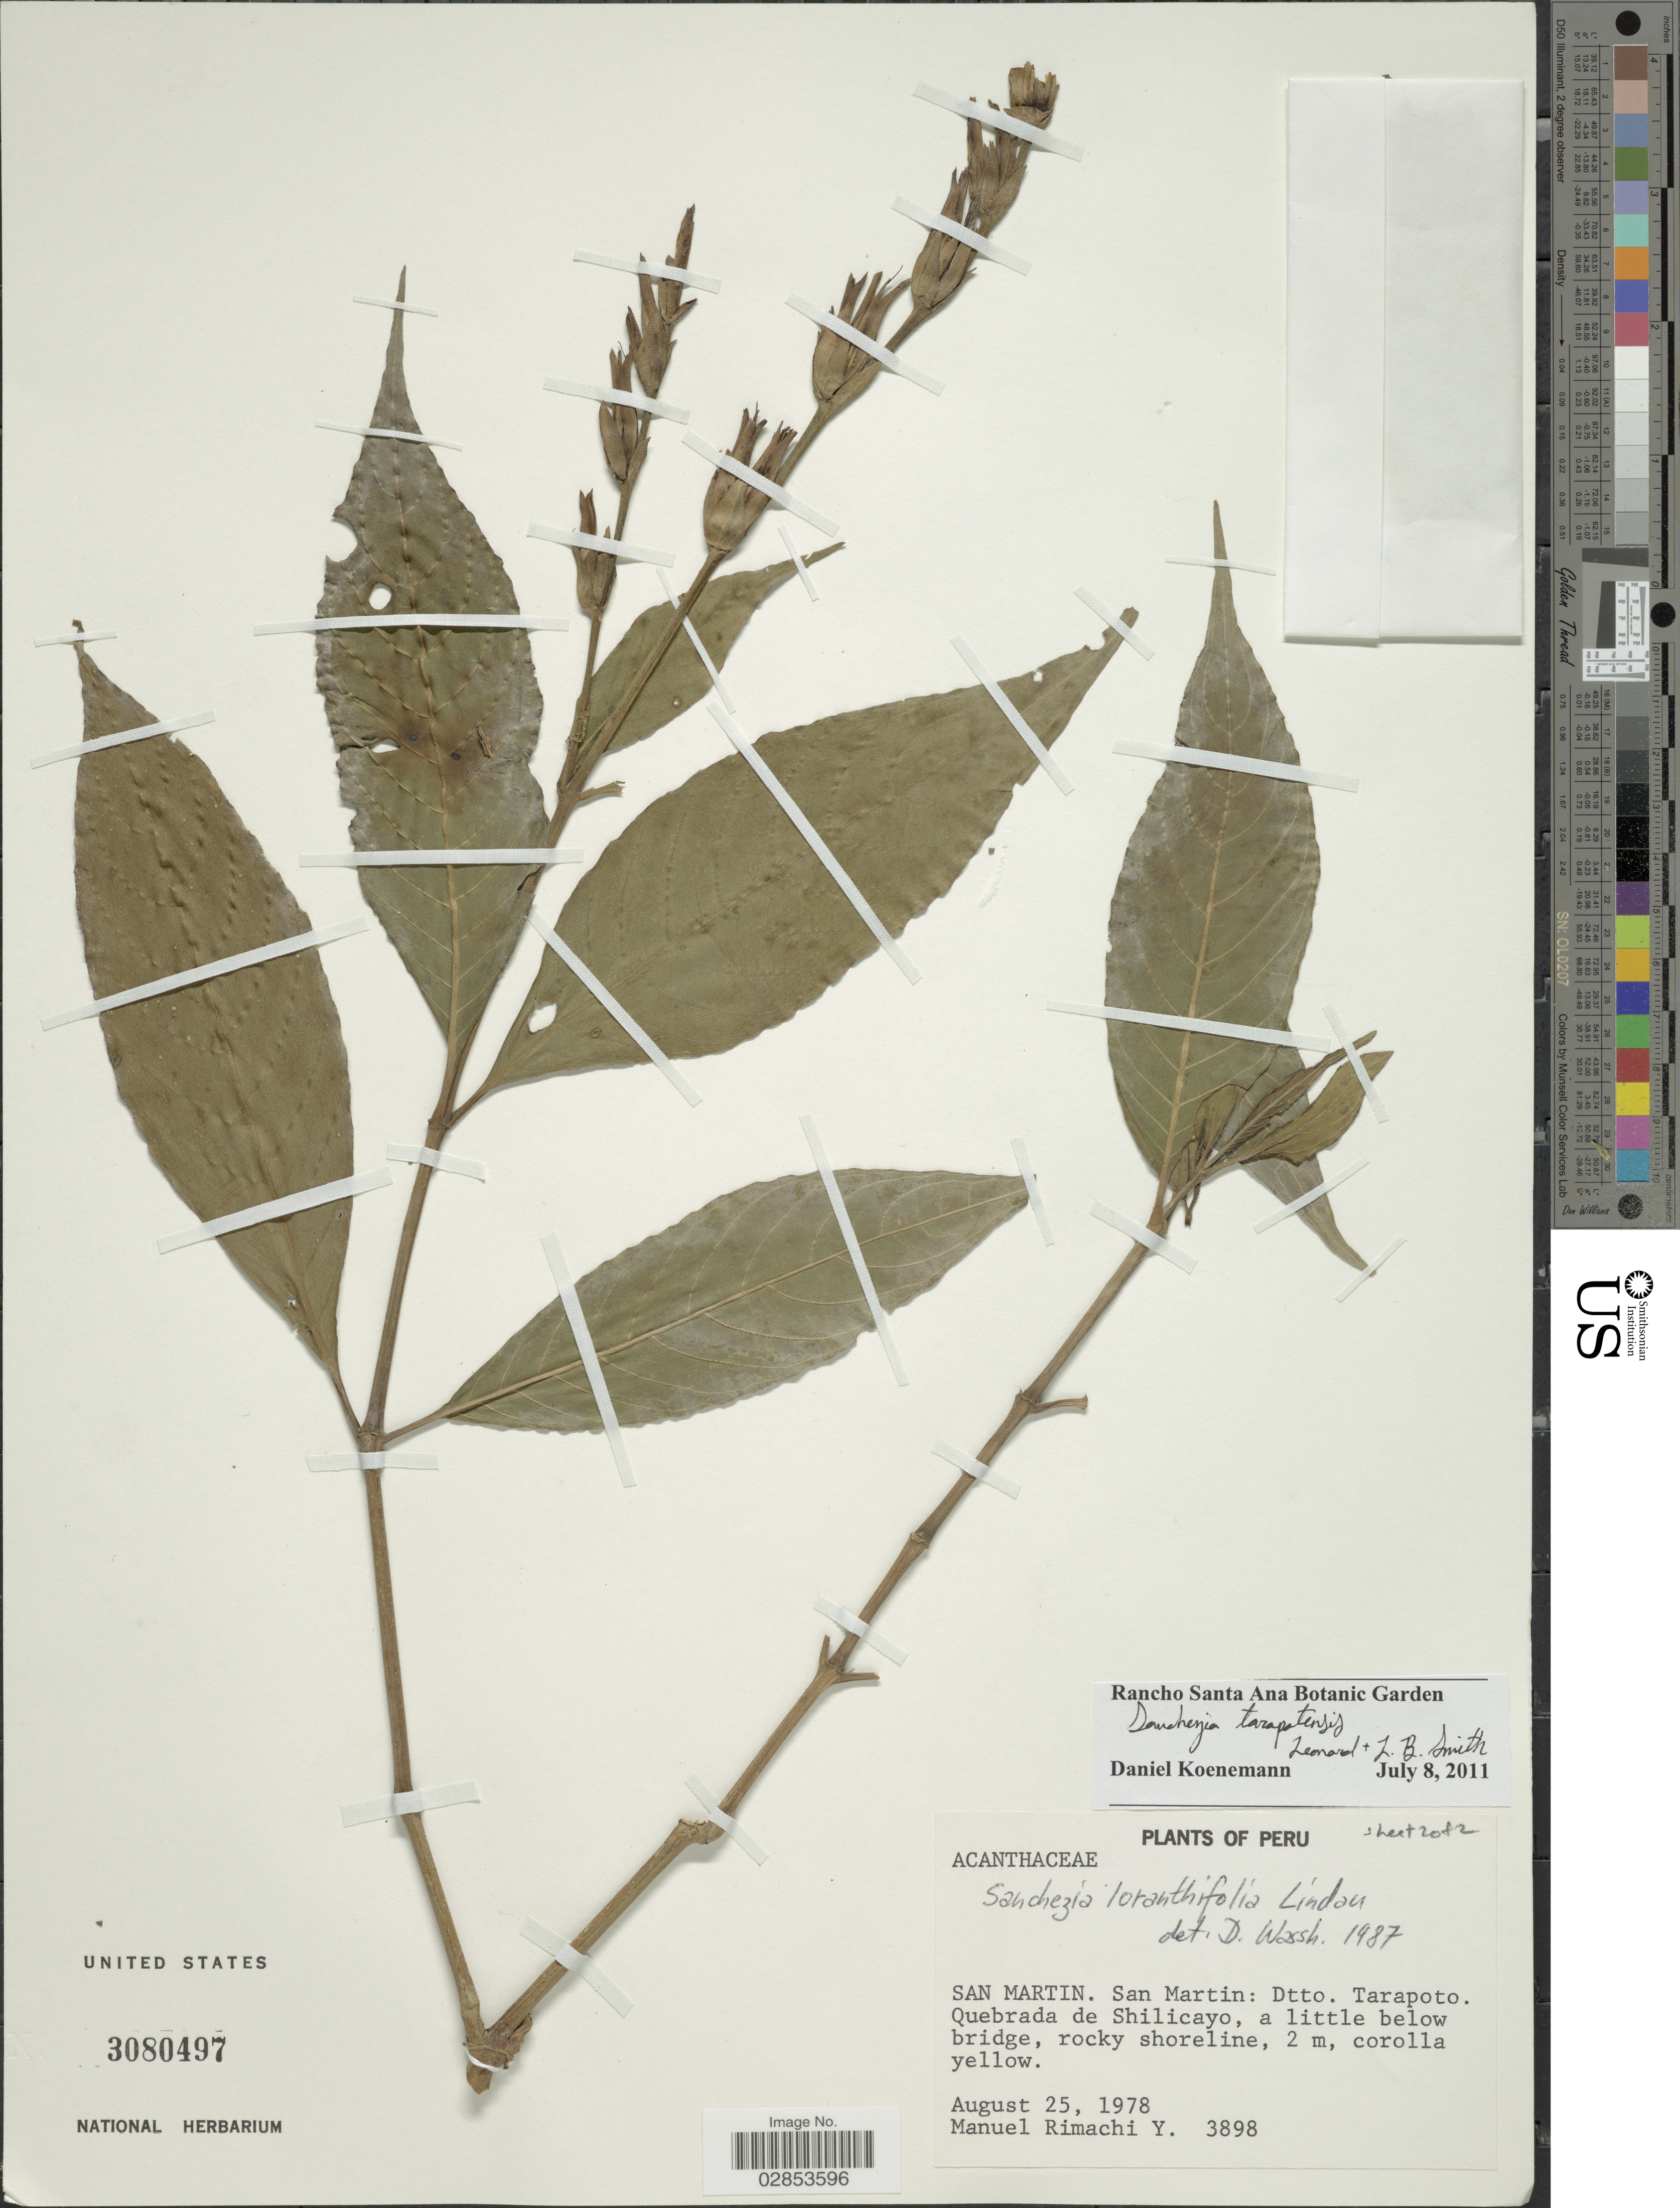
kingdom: Plantae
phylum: Tracheophyta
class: Magnoliopsida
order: Lamiales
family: Acanthaceae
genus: Sanchezia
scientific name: Sanchezia loranthifolia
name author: Lindau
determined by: Azevedo, Igor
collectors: M. Rimachi Y.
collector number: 3898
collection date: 1978-08-25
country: Peru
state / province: San Martín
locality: San Martin. Dtto. Tarapoto. Quebrada de Shilicayo, a little below bridge.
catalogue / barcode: US 3080497